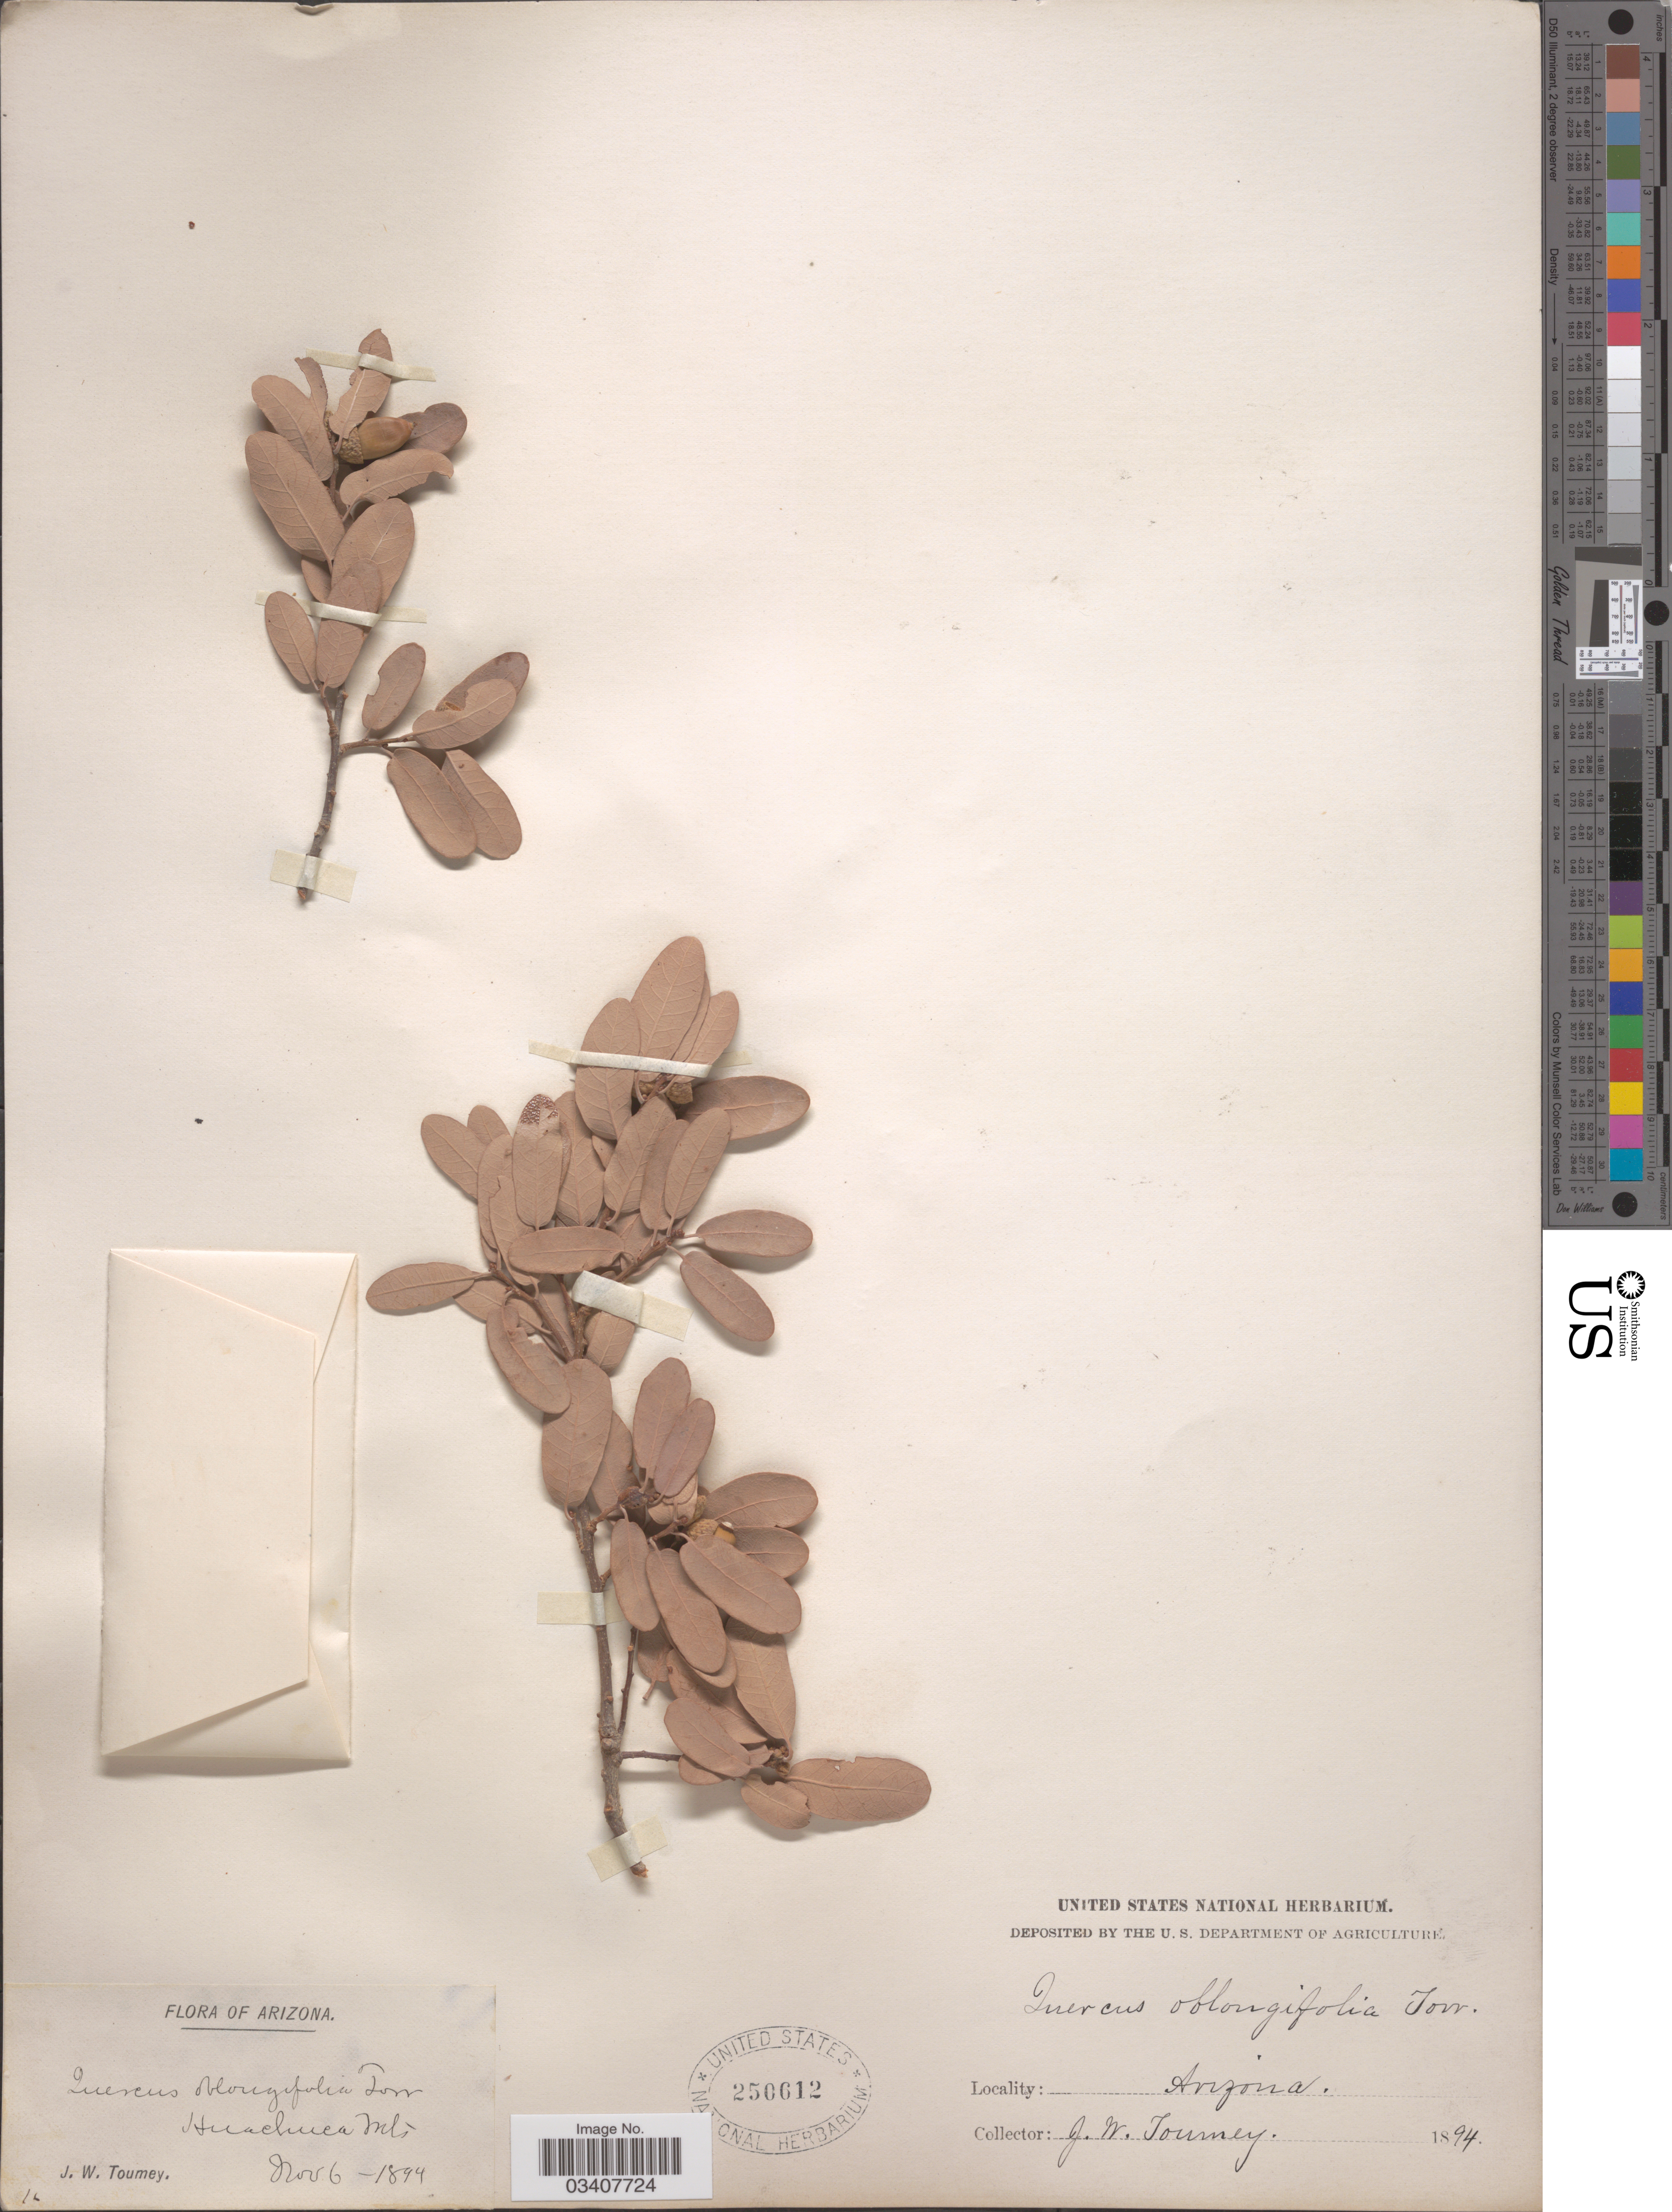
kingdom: Plantae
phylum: Tracheophyta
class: Magnoliopsida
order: Fagales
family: Fagaceae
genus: Quercus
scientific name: Quercus oblongifolia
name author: Torr.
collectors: J. W. Toumey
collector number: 16*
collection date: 1894-11-06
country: United States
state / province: Arizona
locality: Huachuca Mts.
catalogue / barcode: US 250612